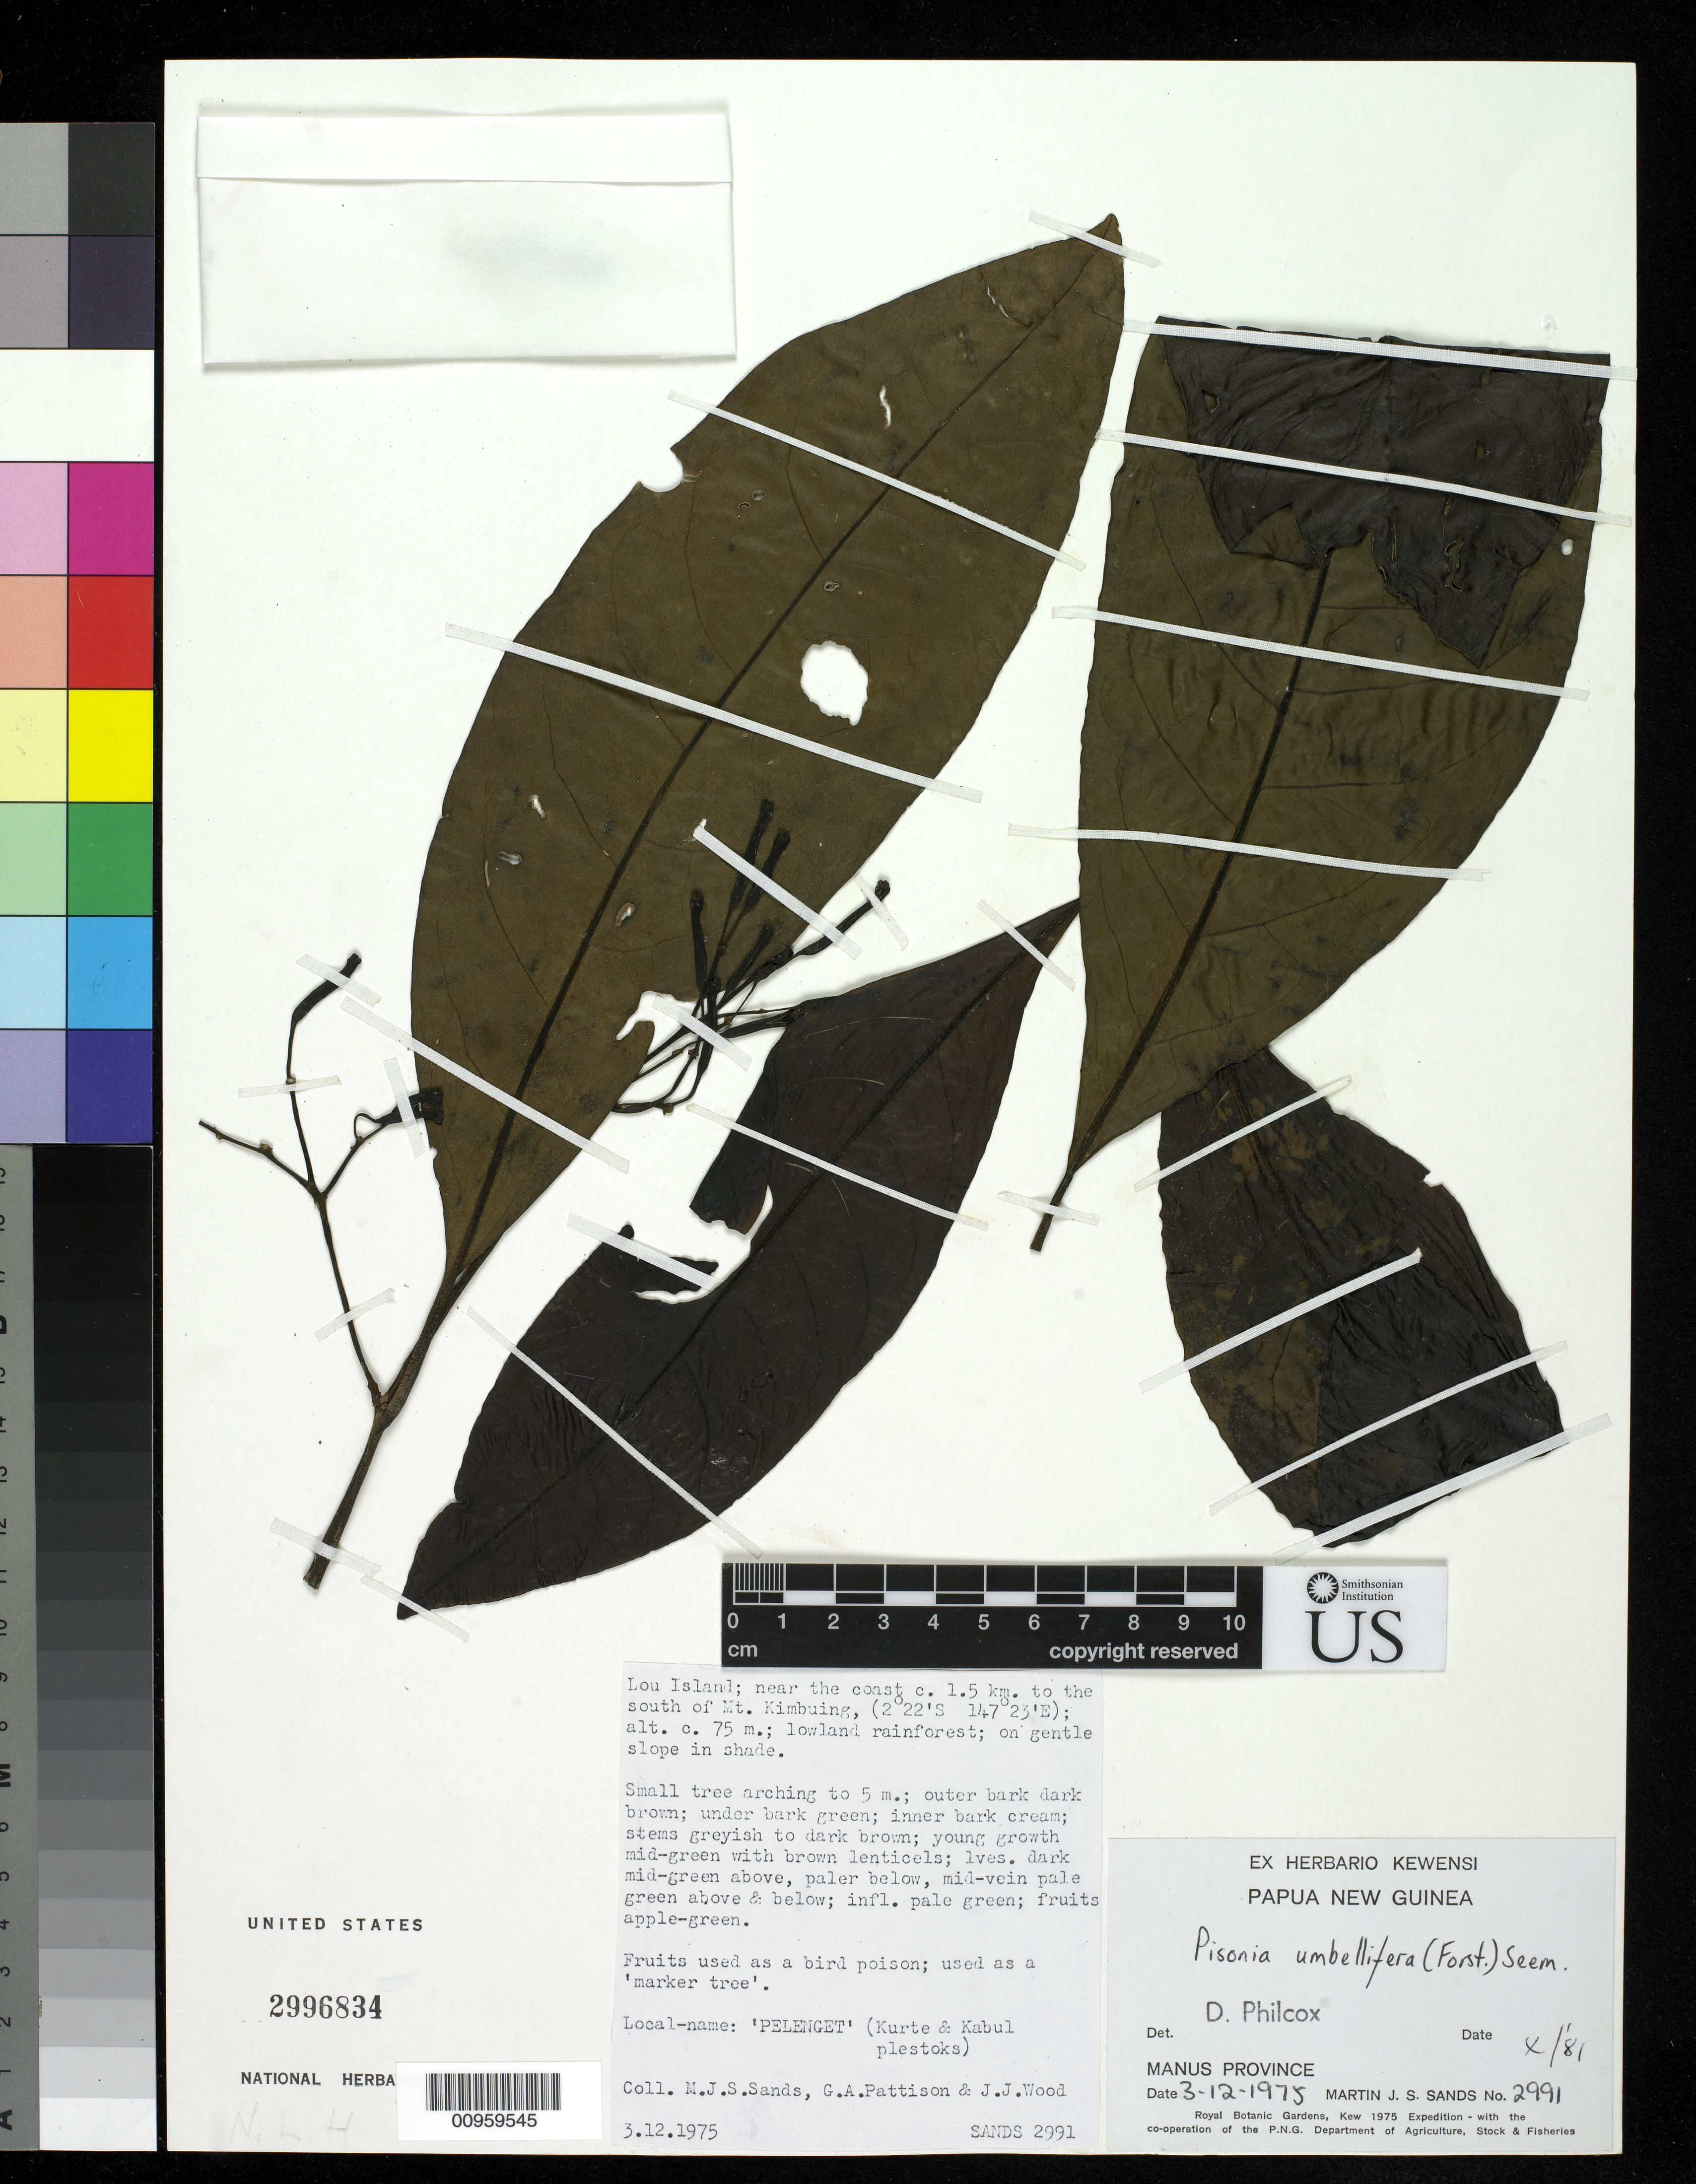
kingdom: Plantae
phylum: Tracheophyta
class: Magnoliopsida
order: Caryophyllales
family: Nyctaginaceae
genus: Pisonia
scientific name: Pisonia umbellifera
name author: (J.R. Forst. & G. Forst.) Seem.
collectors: M. Sands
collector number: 2991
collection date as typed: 12 Mar 1975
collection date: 1975-03-12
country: Papua New Guinea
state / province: Manus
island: Lou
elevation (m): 75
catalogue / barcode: US 2996834